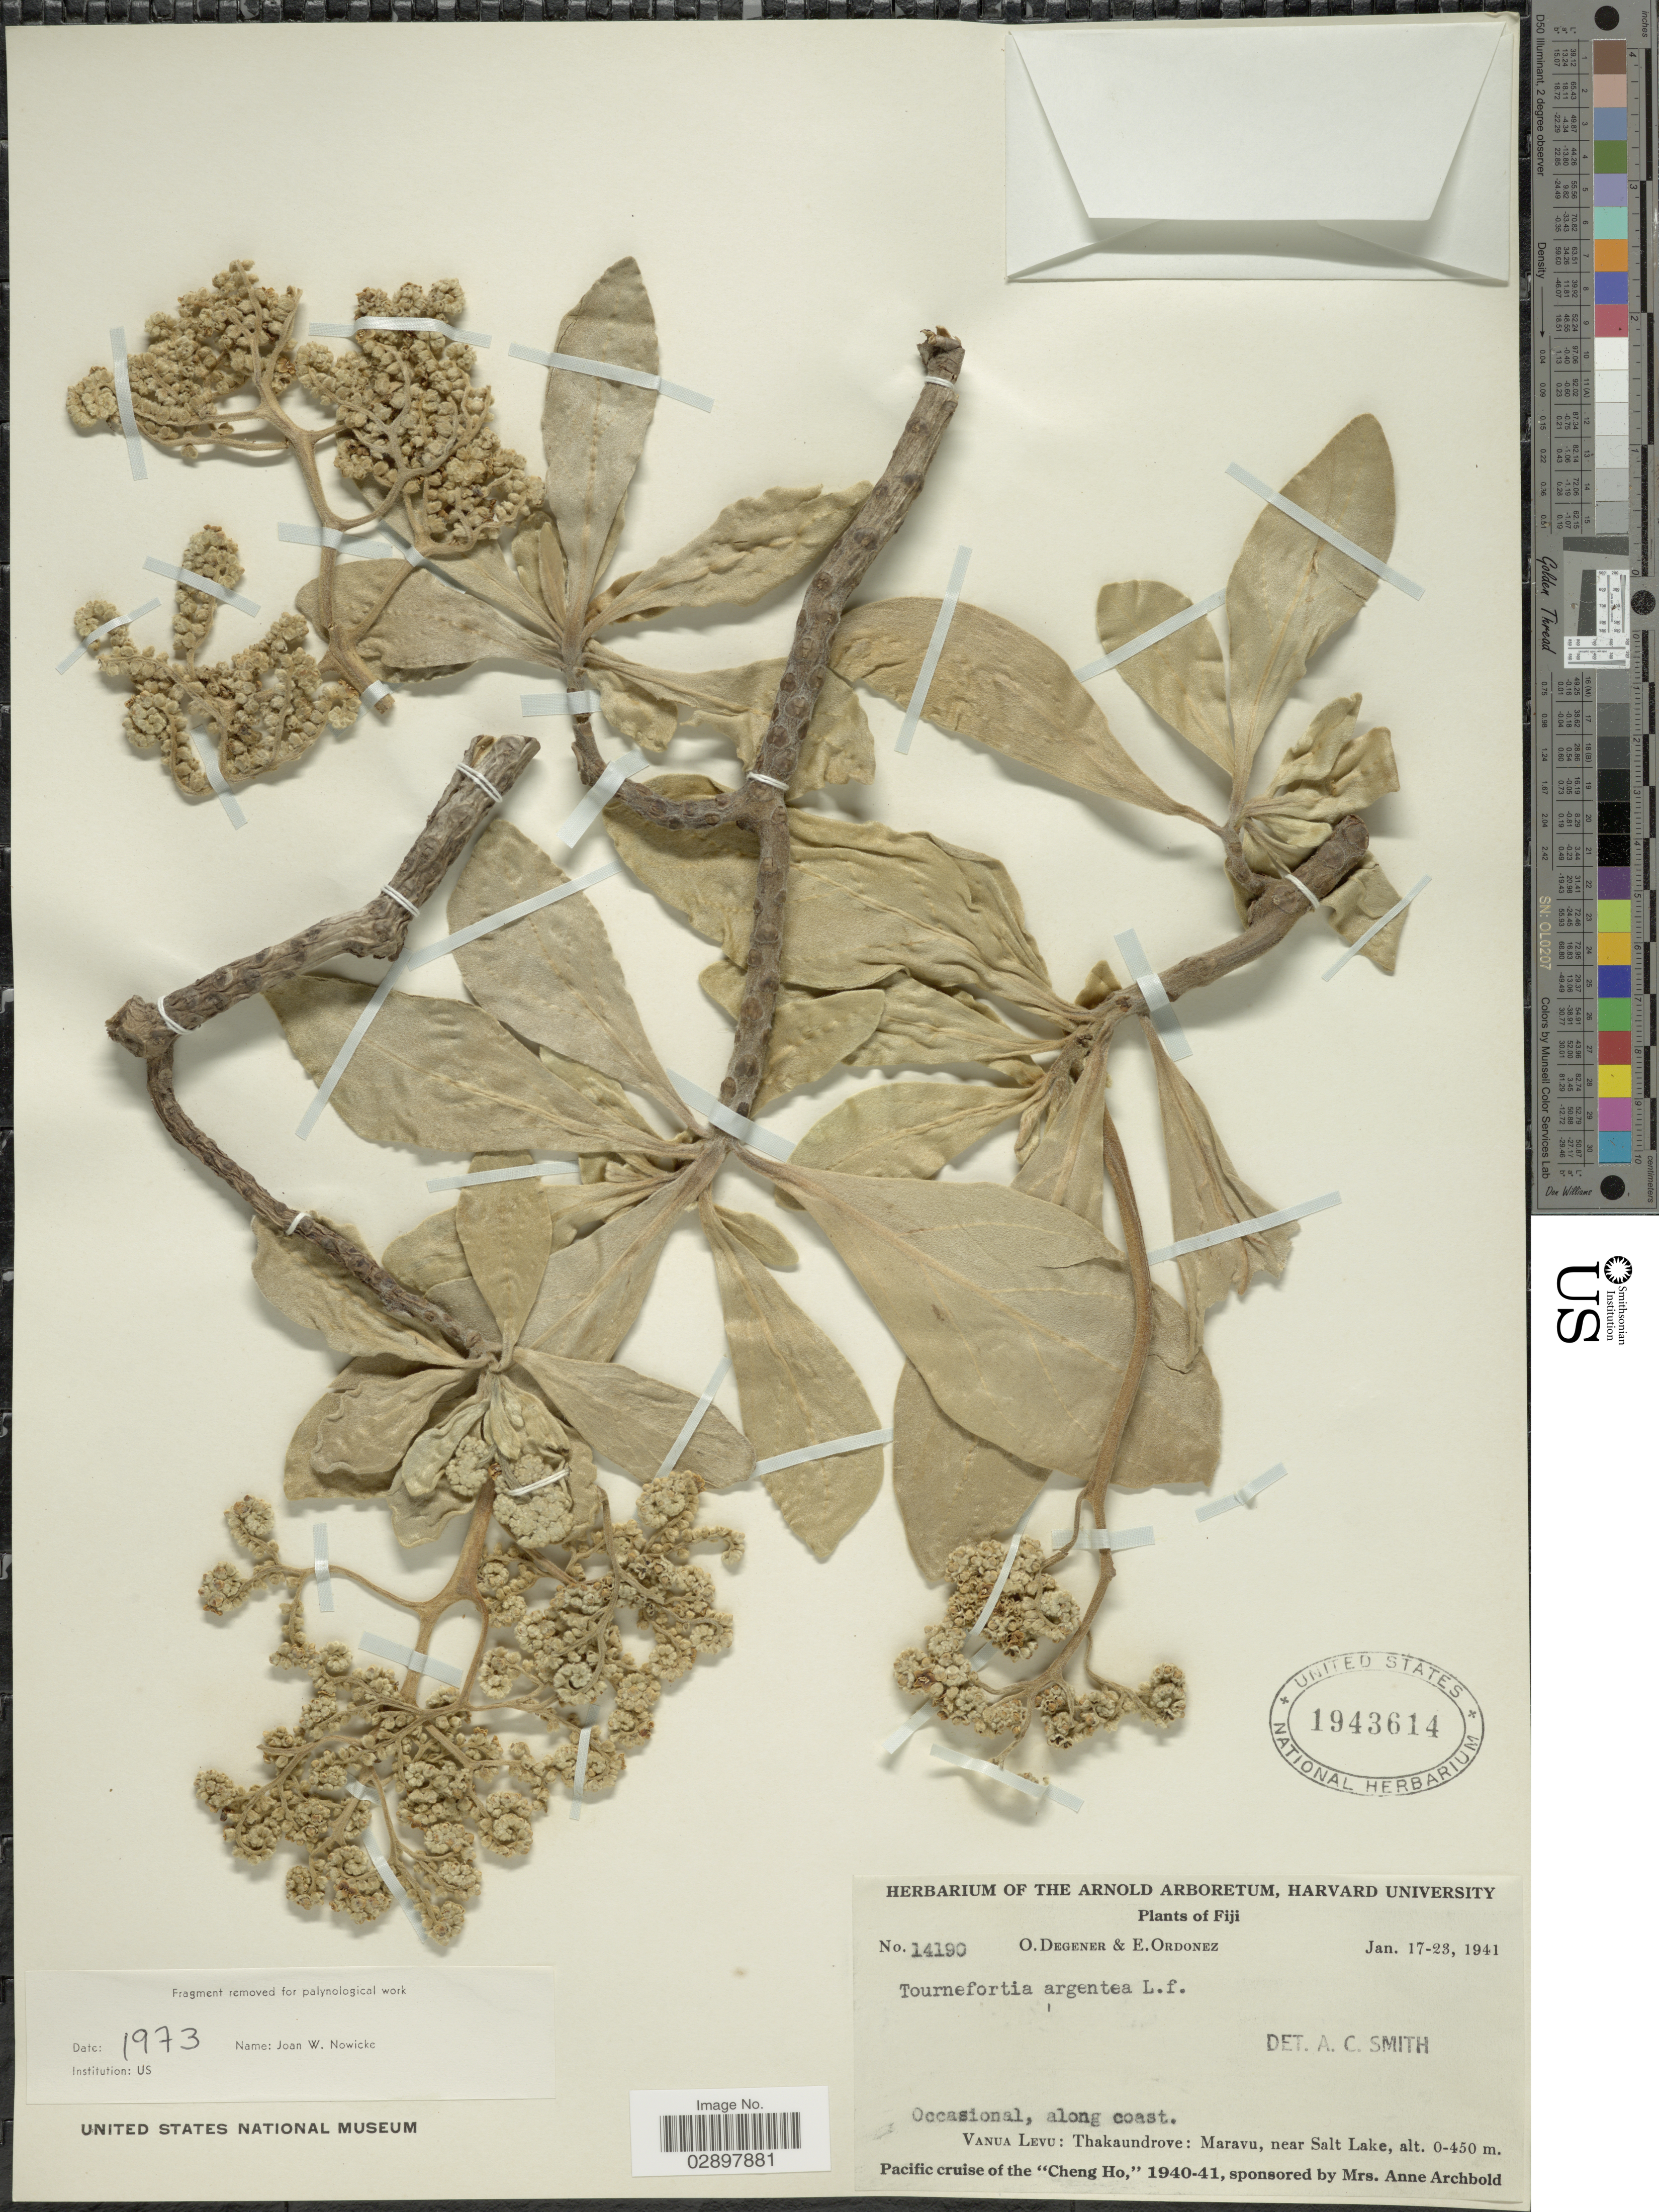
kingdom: Plantae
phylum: Tracheophyta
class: Magnoliopsida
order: Boraginales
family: Heliotropiaceae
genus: Heliotropium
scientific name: Heliotropium arboreum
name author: (Blanco) Mabberley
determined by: Wagner, W. L., (BOT), Smithsonian Institution - National Museum of Natural History (UNITED STATES)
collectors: O. Degener & E. Ordonez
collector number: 14190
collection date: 1941-01-17/1941-01-23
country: Fiji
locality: Vanua Levu: Thakaundrove: Maravu, near Salt Lake.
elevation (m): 0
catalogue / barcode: US 1943614